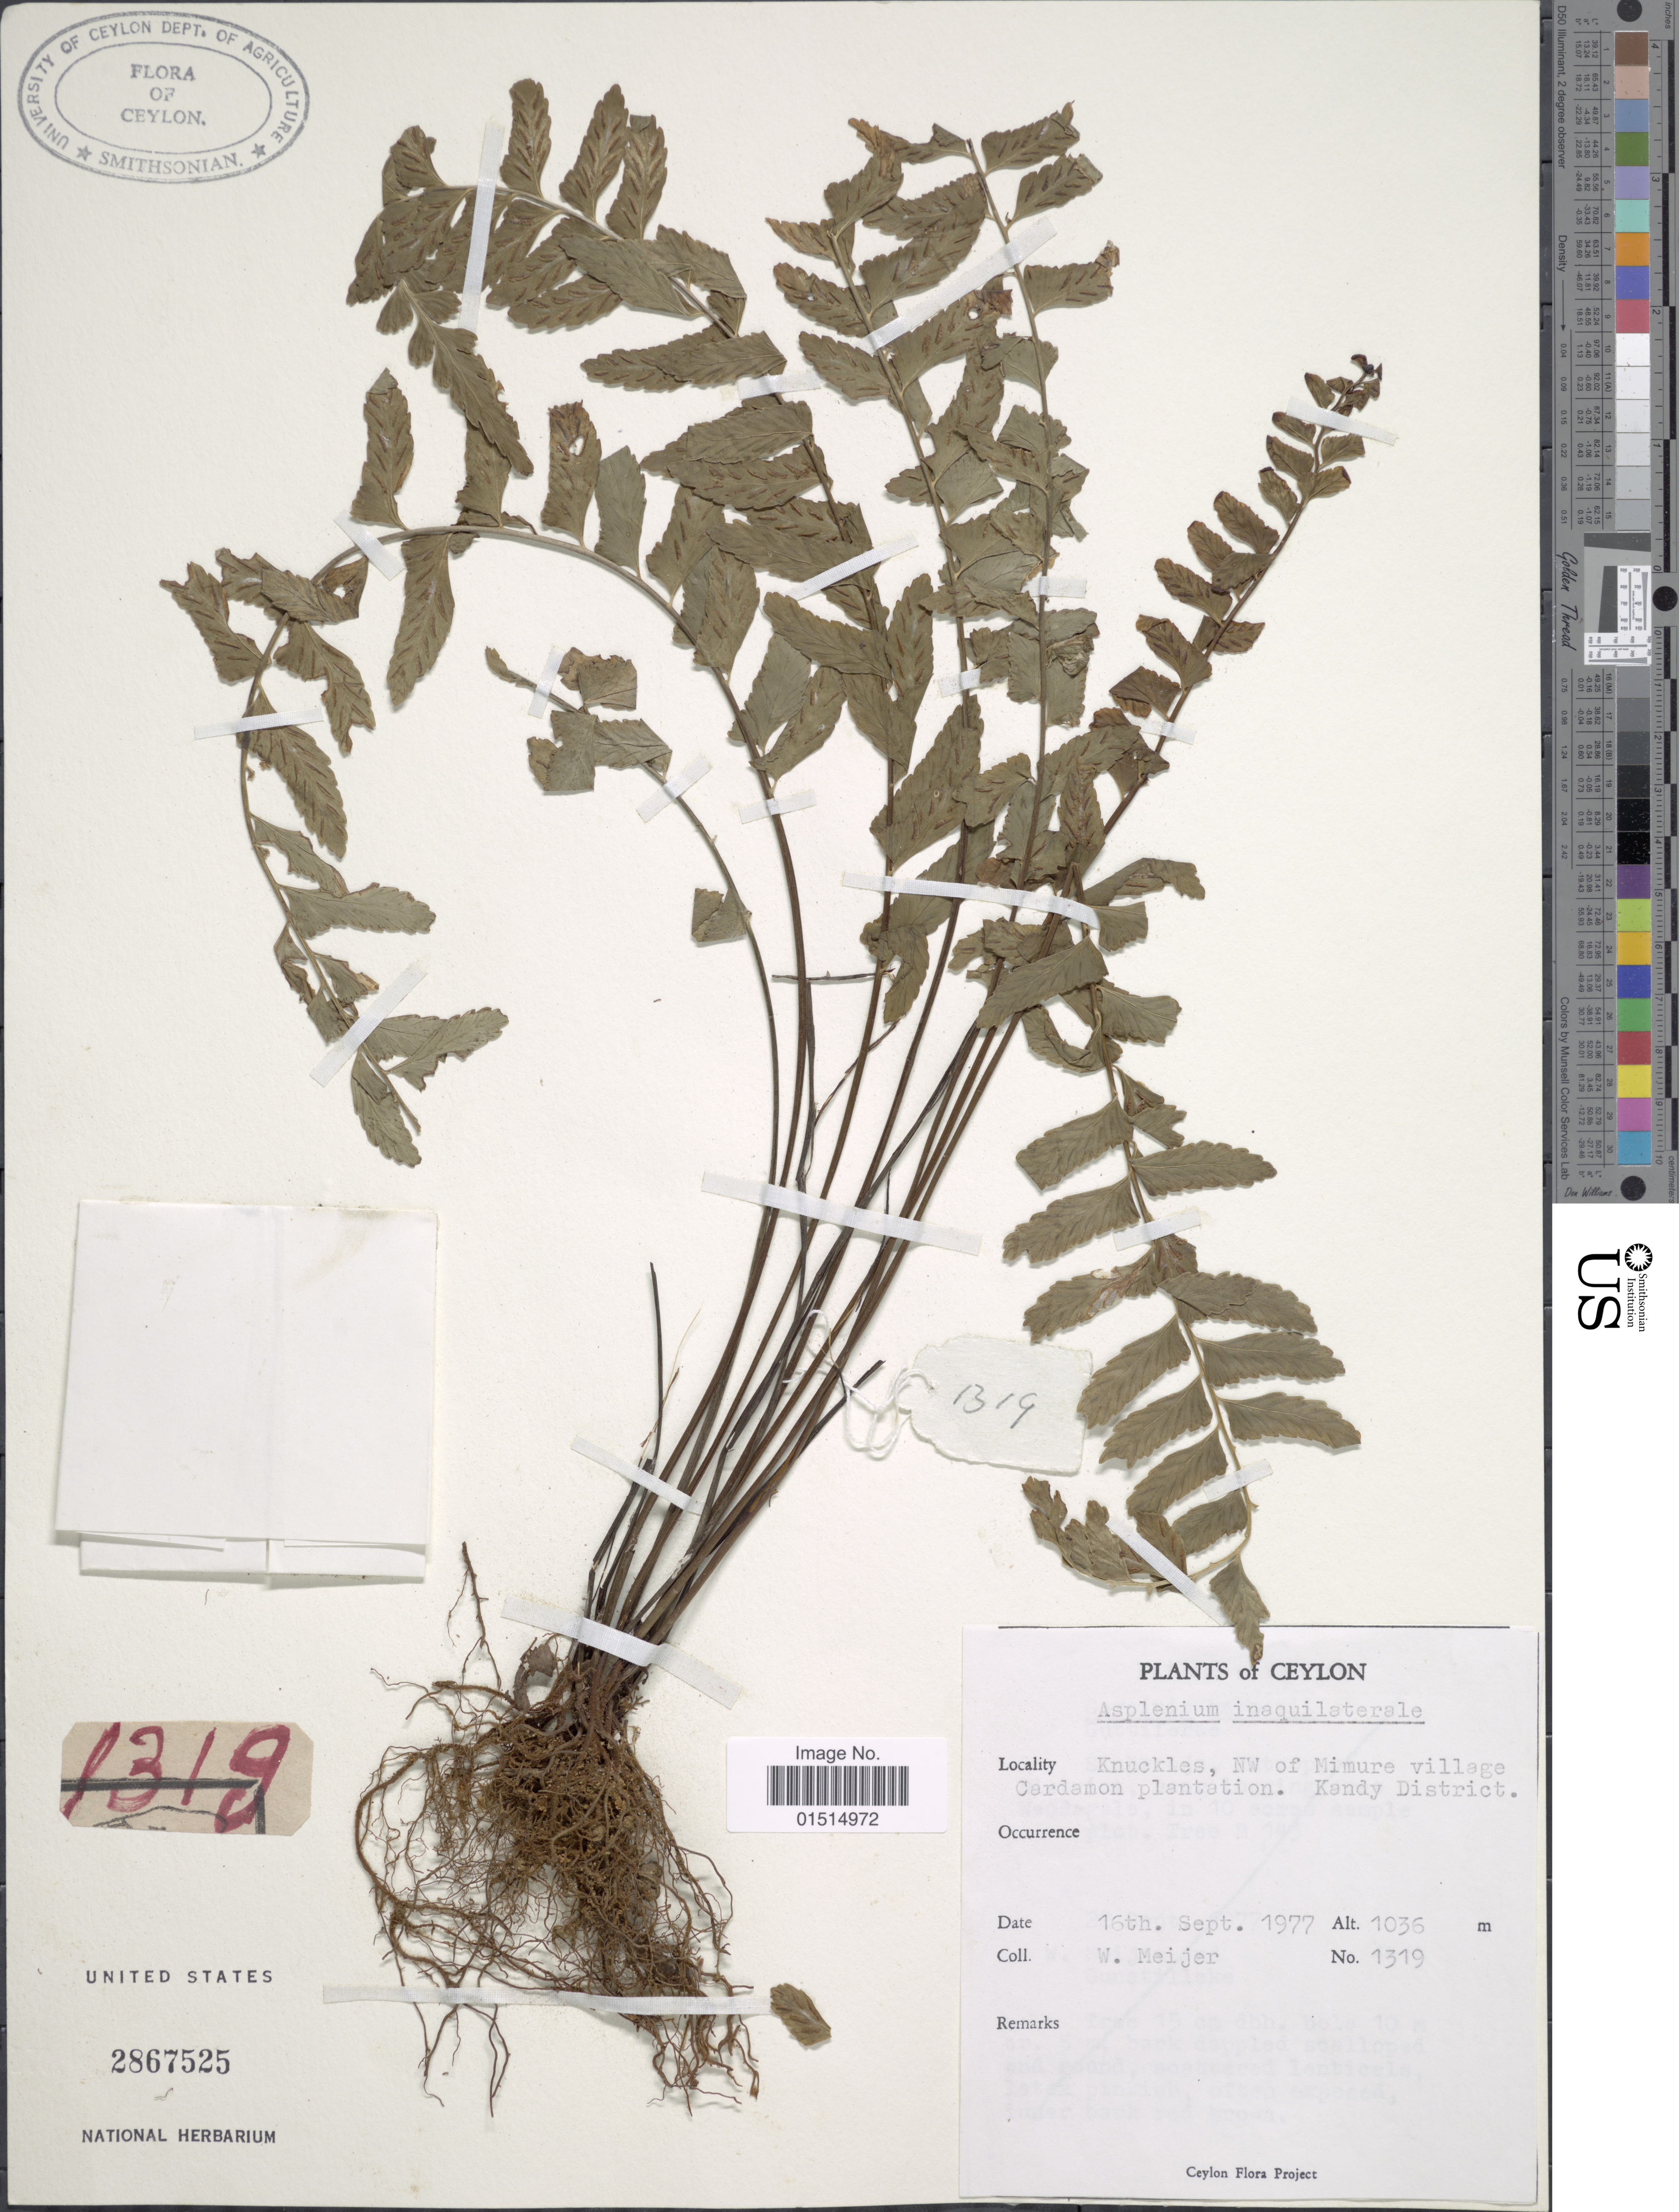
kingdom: Plantae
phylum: Tracheophyta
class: Polypodiopsida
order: Polypodiales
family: Aspleniaceae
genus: Asplenium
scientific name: Asplenium inaequilaterale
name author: Willd.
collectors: W. Meijer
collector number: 1319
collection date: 1977-09-16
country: Sri Lanka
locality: Ceylon, Knuckles, NW of Mimure village Cardamon plantation. Kandy District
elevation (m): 1036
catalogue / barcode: US 2867525